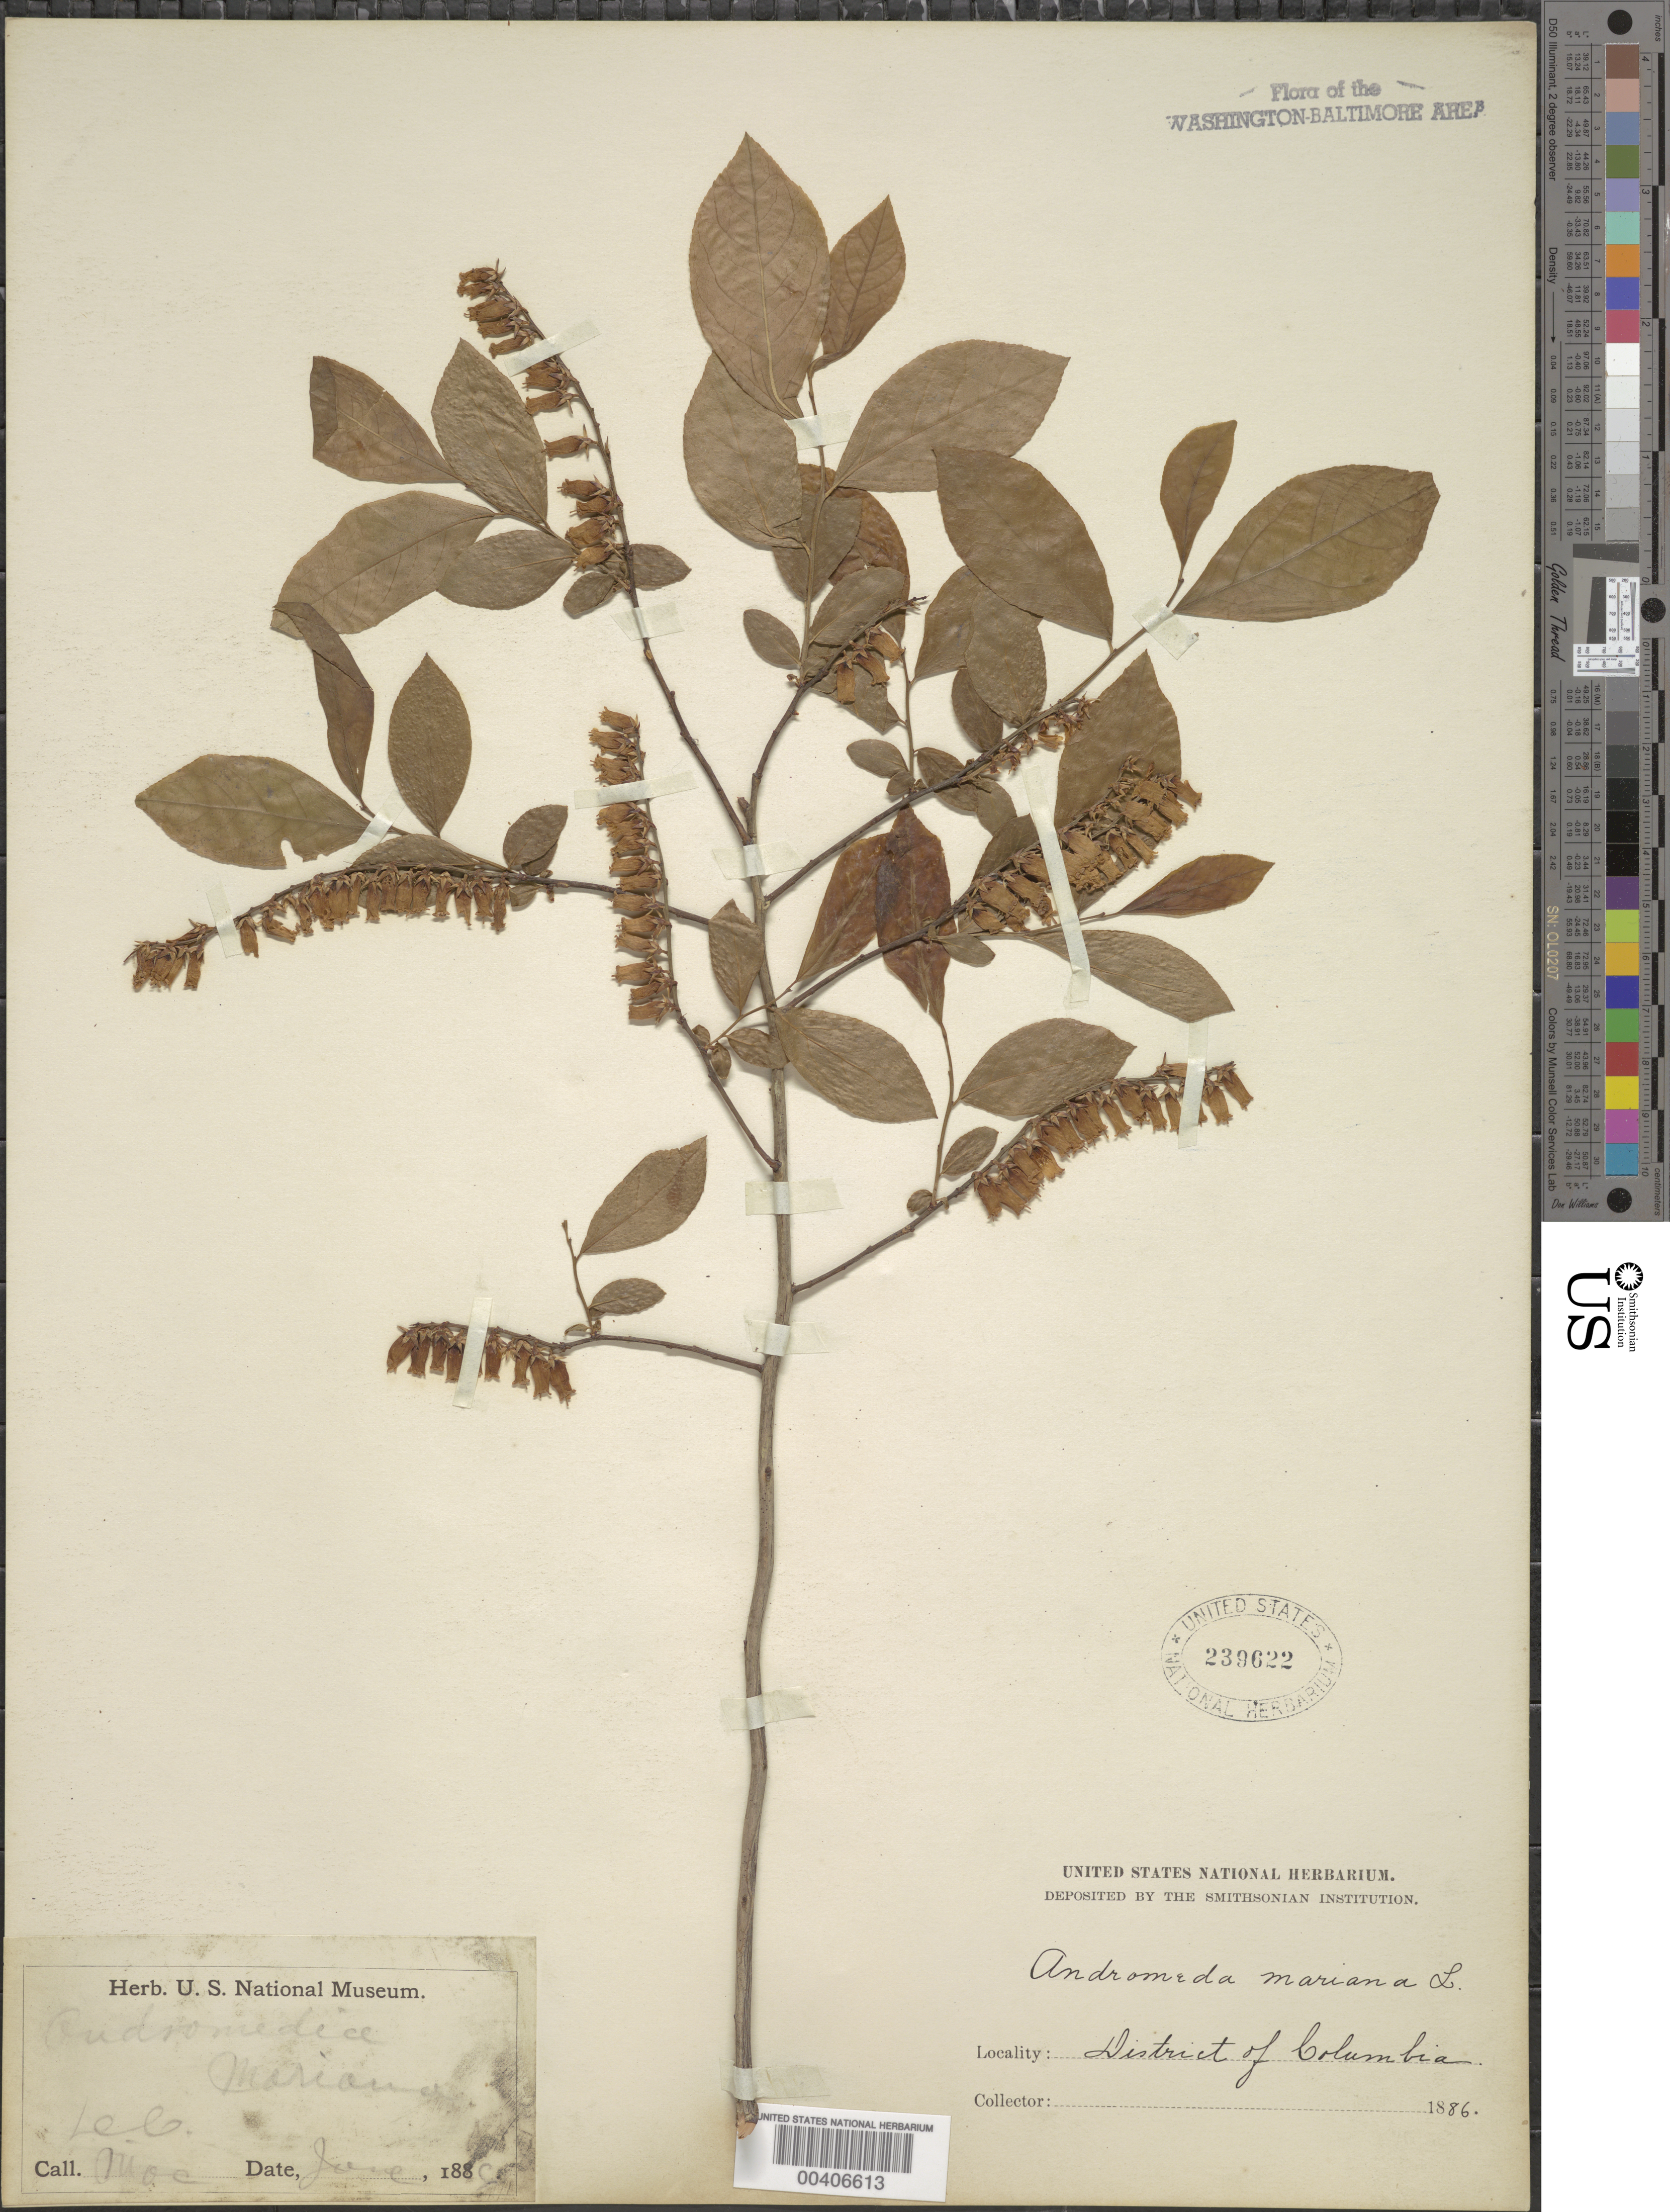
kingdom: Plantae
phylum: Tracheophyta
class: Magnoliopsida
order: Ericales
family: Ericaceae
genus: Leucothoe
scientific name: Leucothoë racemosa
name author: (L.) A. Gray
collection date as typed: Jun 1886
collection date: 1886-06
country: United States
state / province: District of Columbia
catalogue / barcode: US 239622